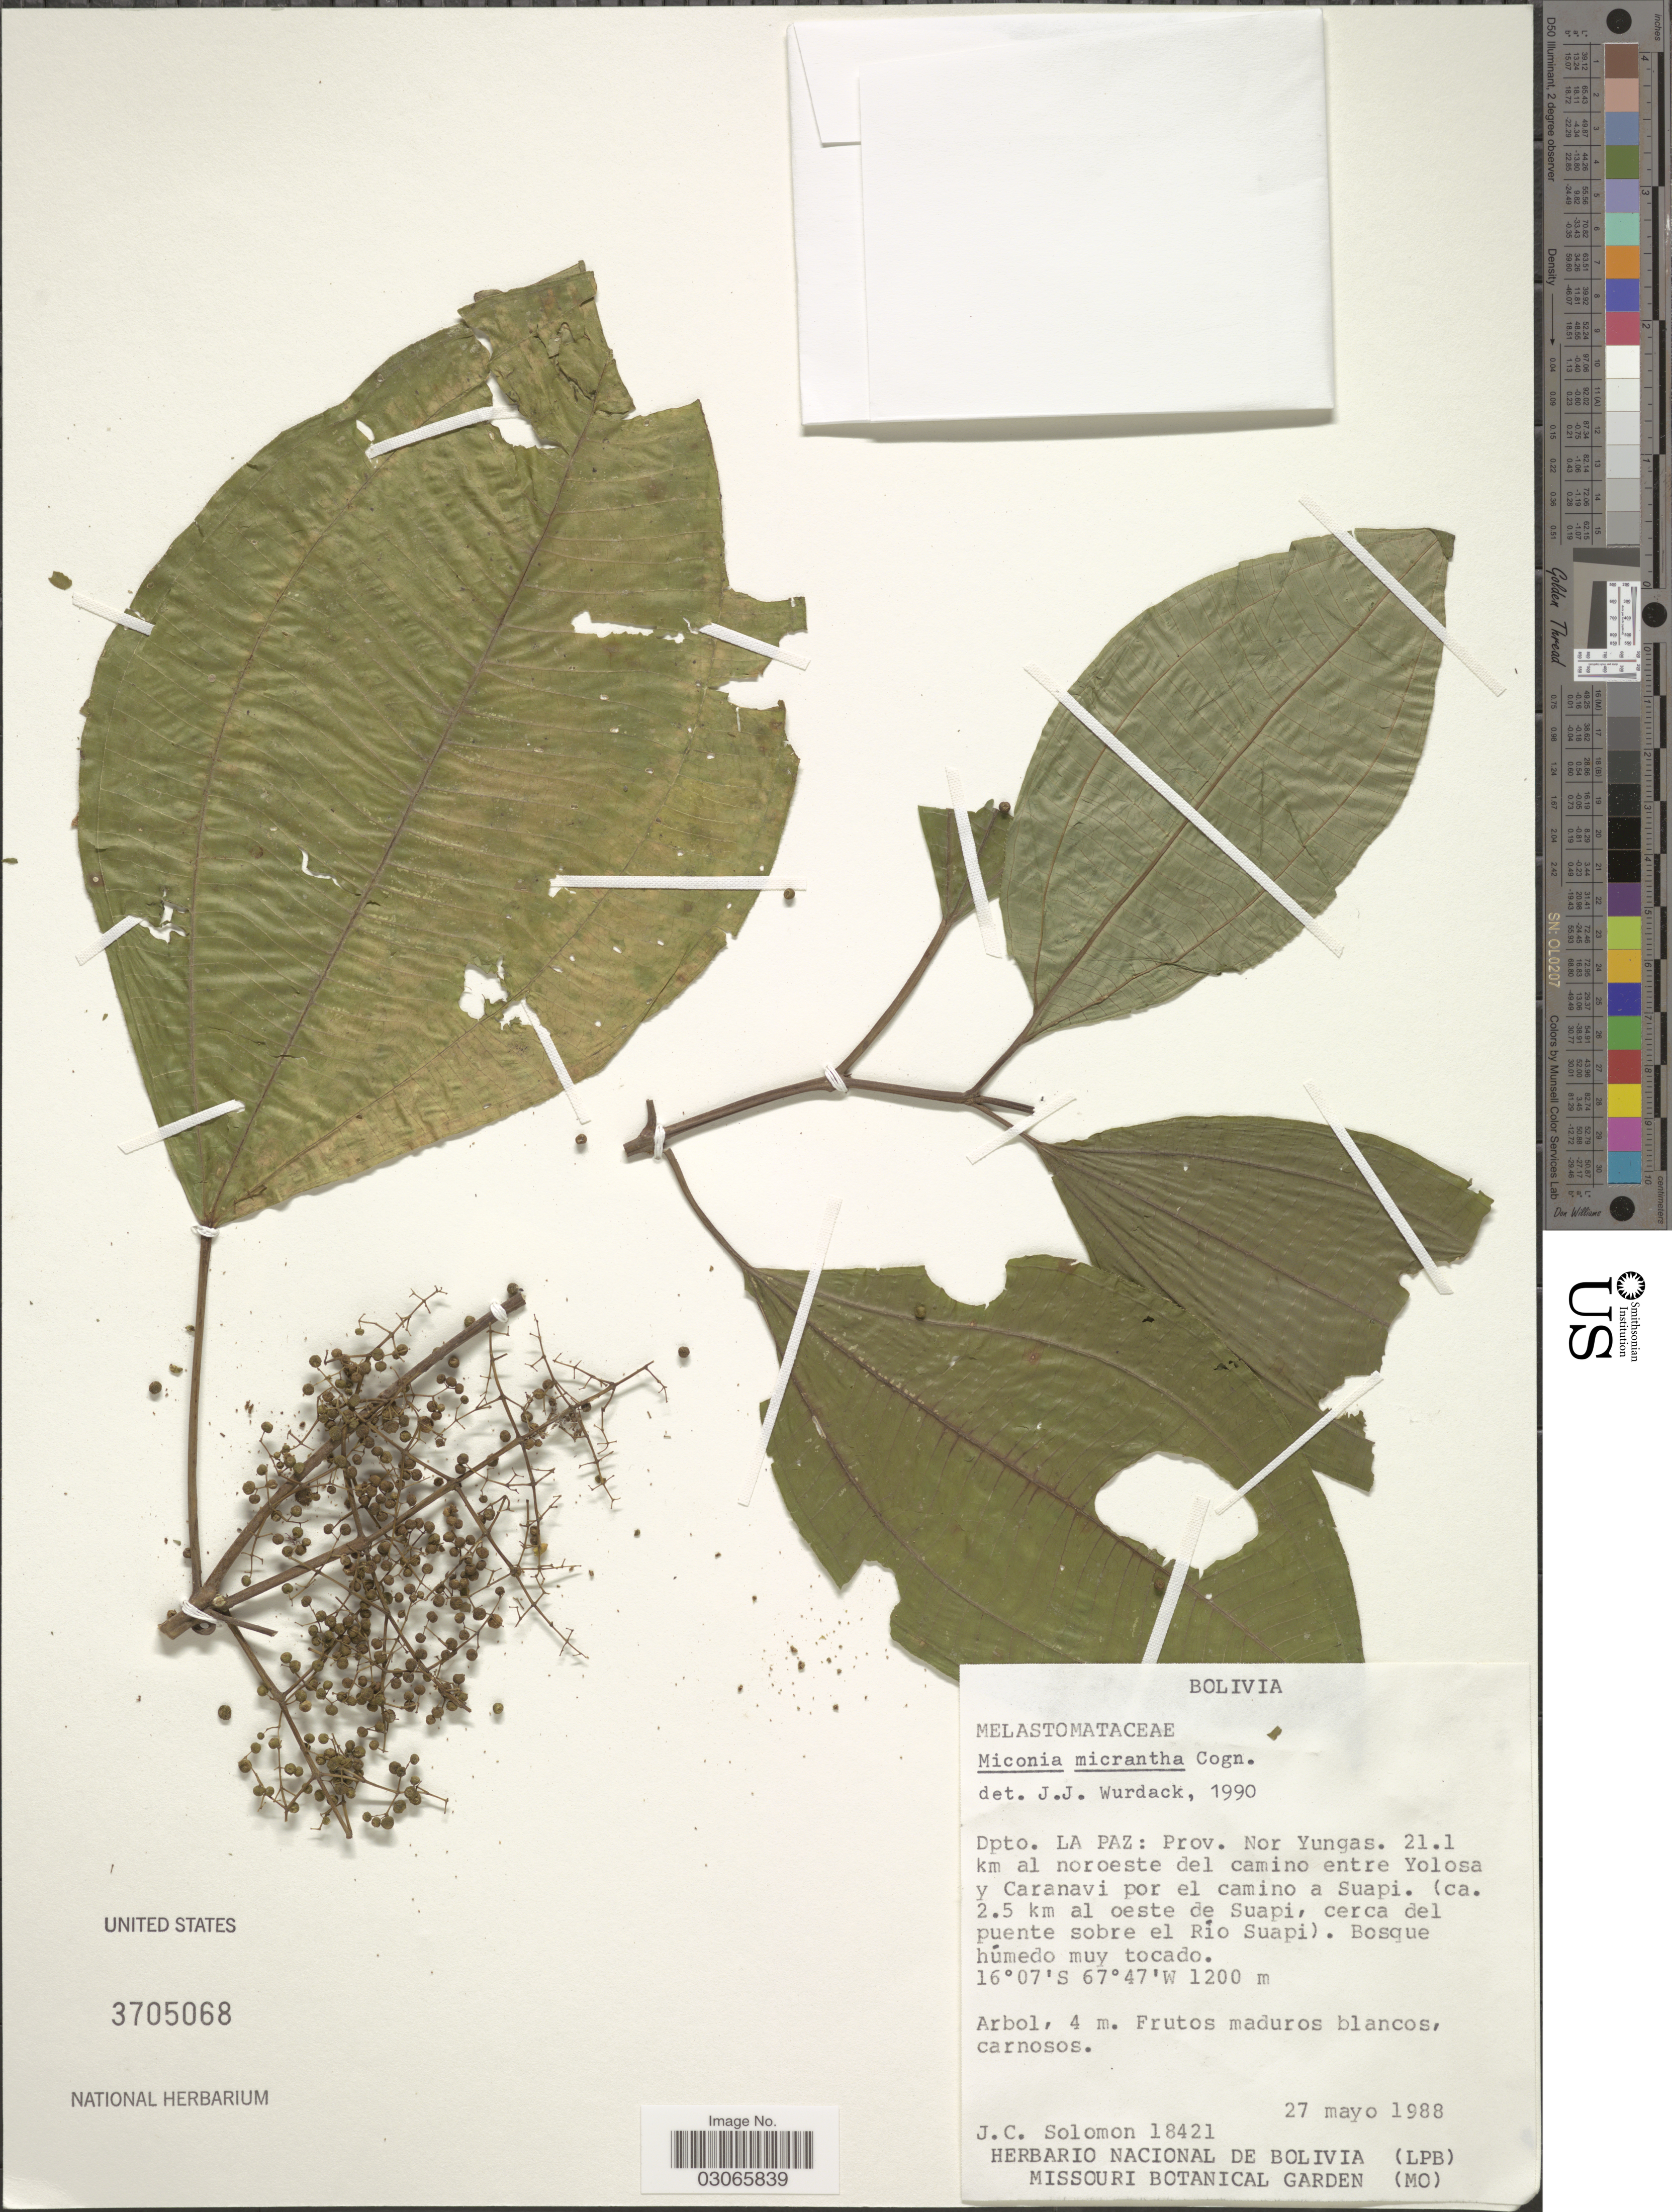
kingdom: Plantae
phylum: Tracheophyta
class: Magnoliopsida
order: Myrtales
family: Melastomataceae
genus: Miconia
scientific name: Miconia micrantha Pittier, nom. illeg.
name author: Pittier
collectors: J. C. Solomon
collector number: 18421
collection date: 1988-05-27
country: Bolivia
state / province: La Paz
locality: Dpto. La Paz: Prov. Nor Yungas. 21.1 km al noroeste del camino entre Yolosa y Caranavi por el camino a Suapi. (ca. 2.5 km al oeste de Suapi, cerca del puente sobre el Río Suapi).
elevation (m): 1200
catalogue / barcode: US 3705068